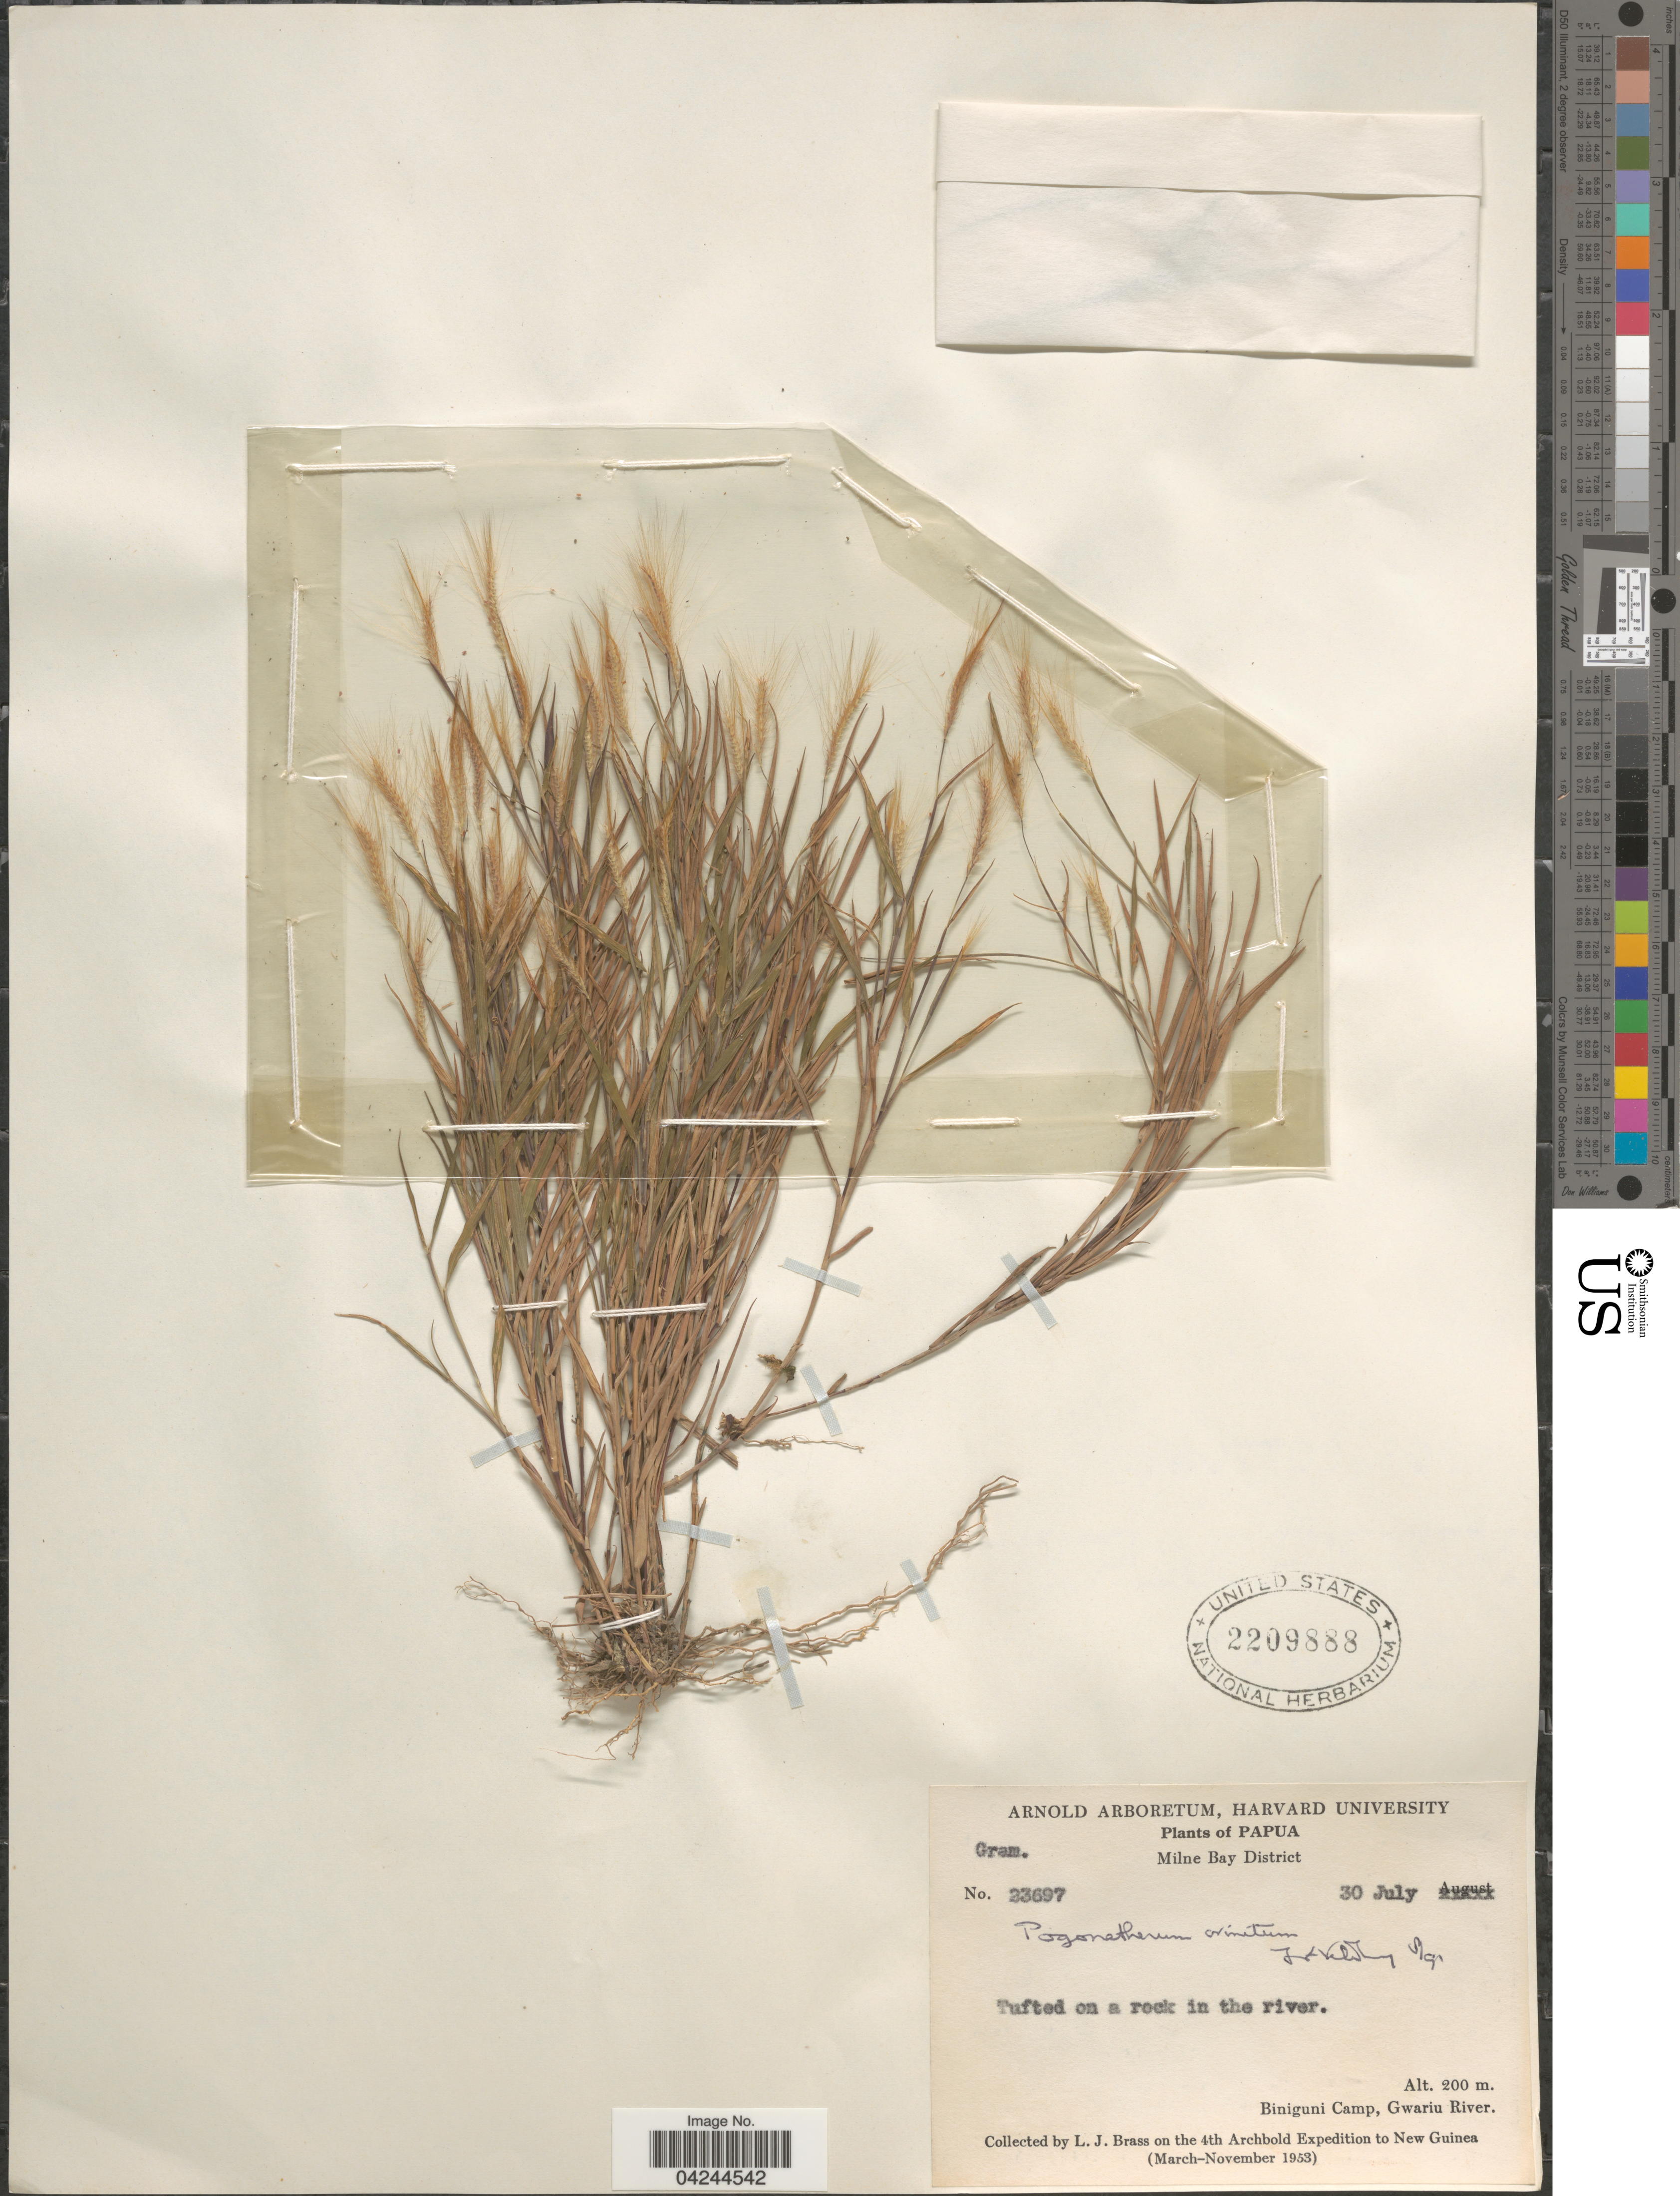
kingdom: Plantae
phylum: Tracheophyta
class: Liliopsida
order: Poales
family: Poaceae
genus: Pogonatherum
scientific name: Pogonatherum crinitum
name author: (Thunb.) Kunth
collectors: L. J. Brass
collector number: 23697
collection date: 1953-07-30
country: Papua New Guinea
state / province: Milne Bay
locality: Papua. Milne Bay District. Tufted on a rock in the river. Biniguni Camp, Gwariu River. The 4th Archbold Expedition to New Guinea (March-November 1953).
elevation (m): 200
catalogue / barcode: US 2209888